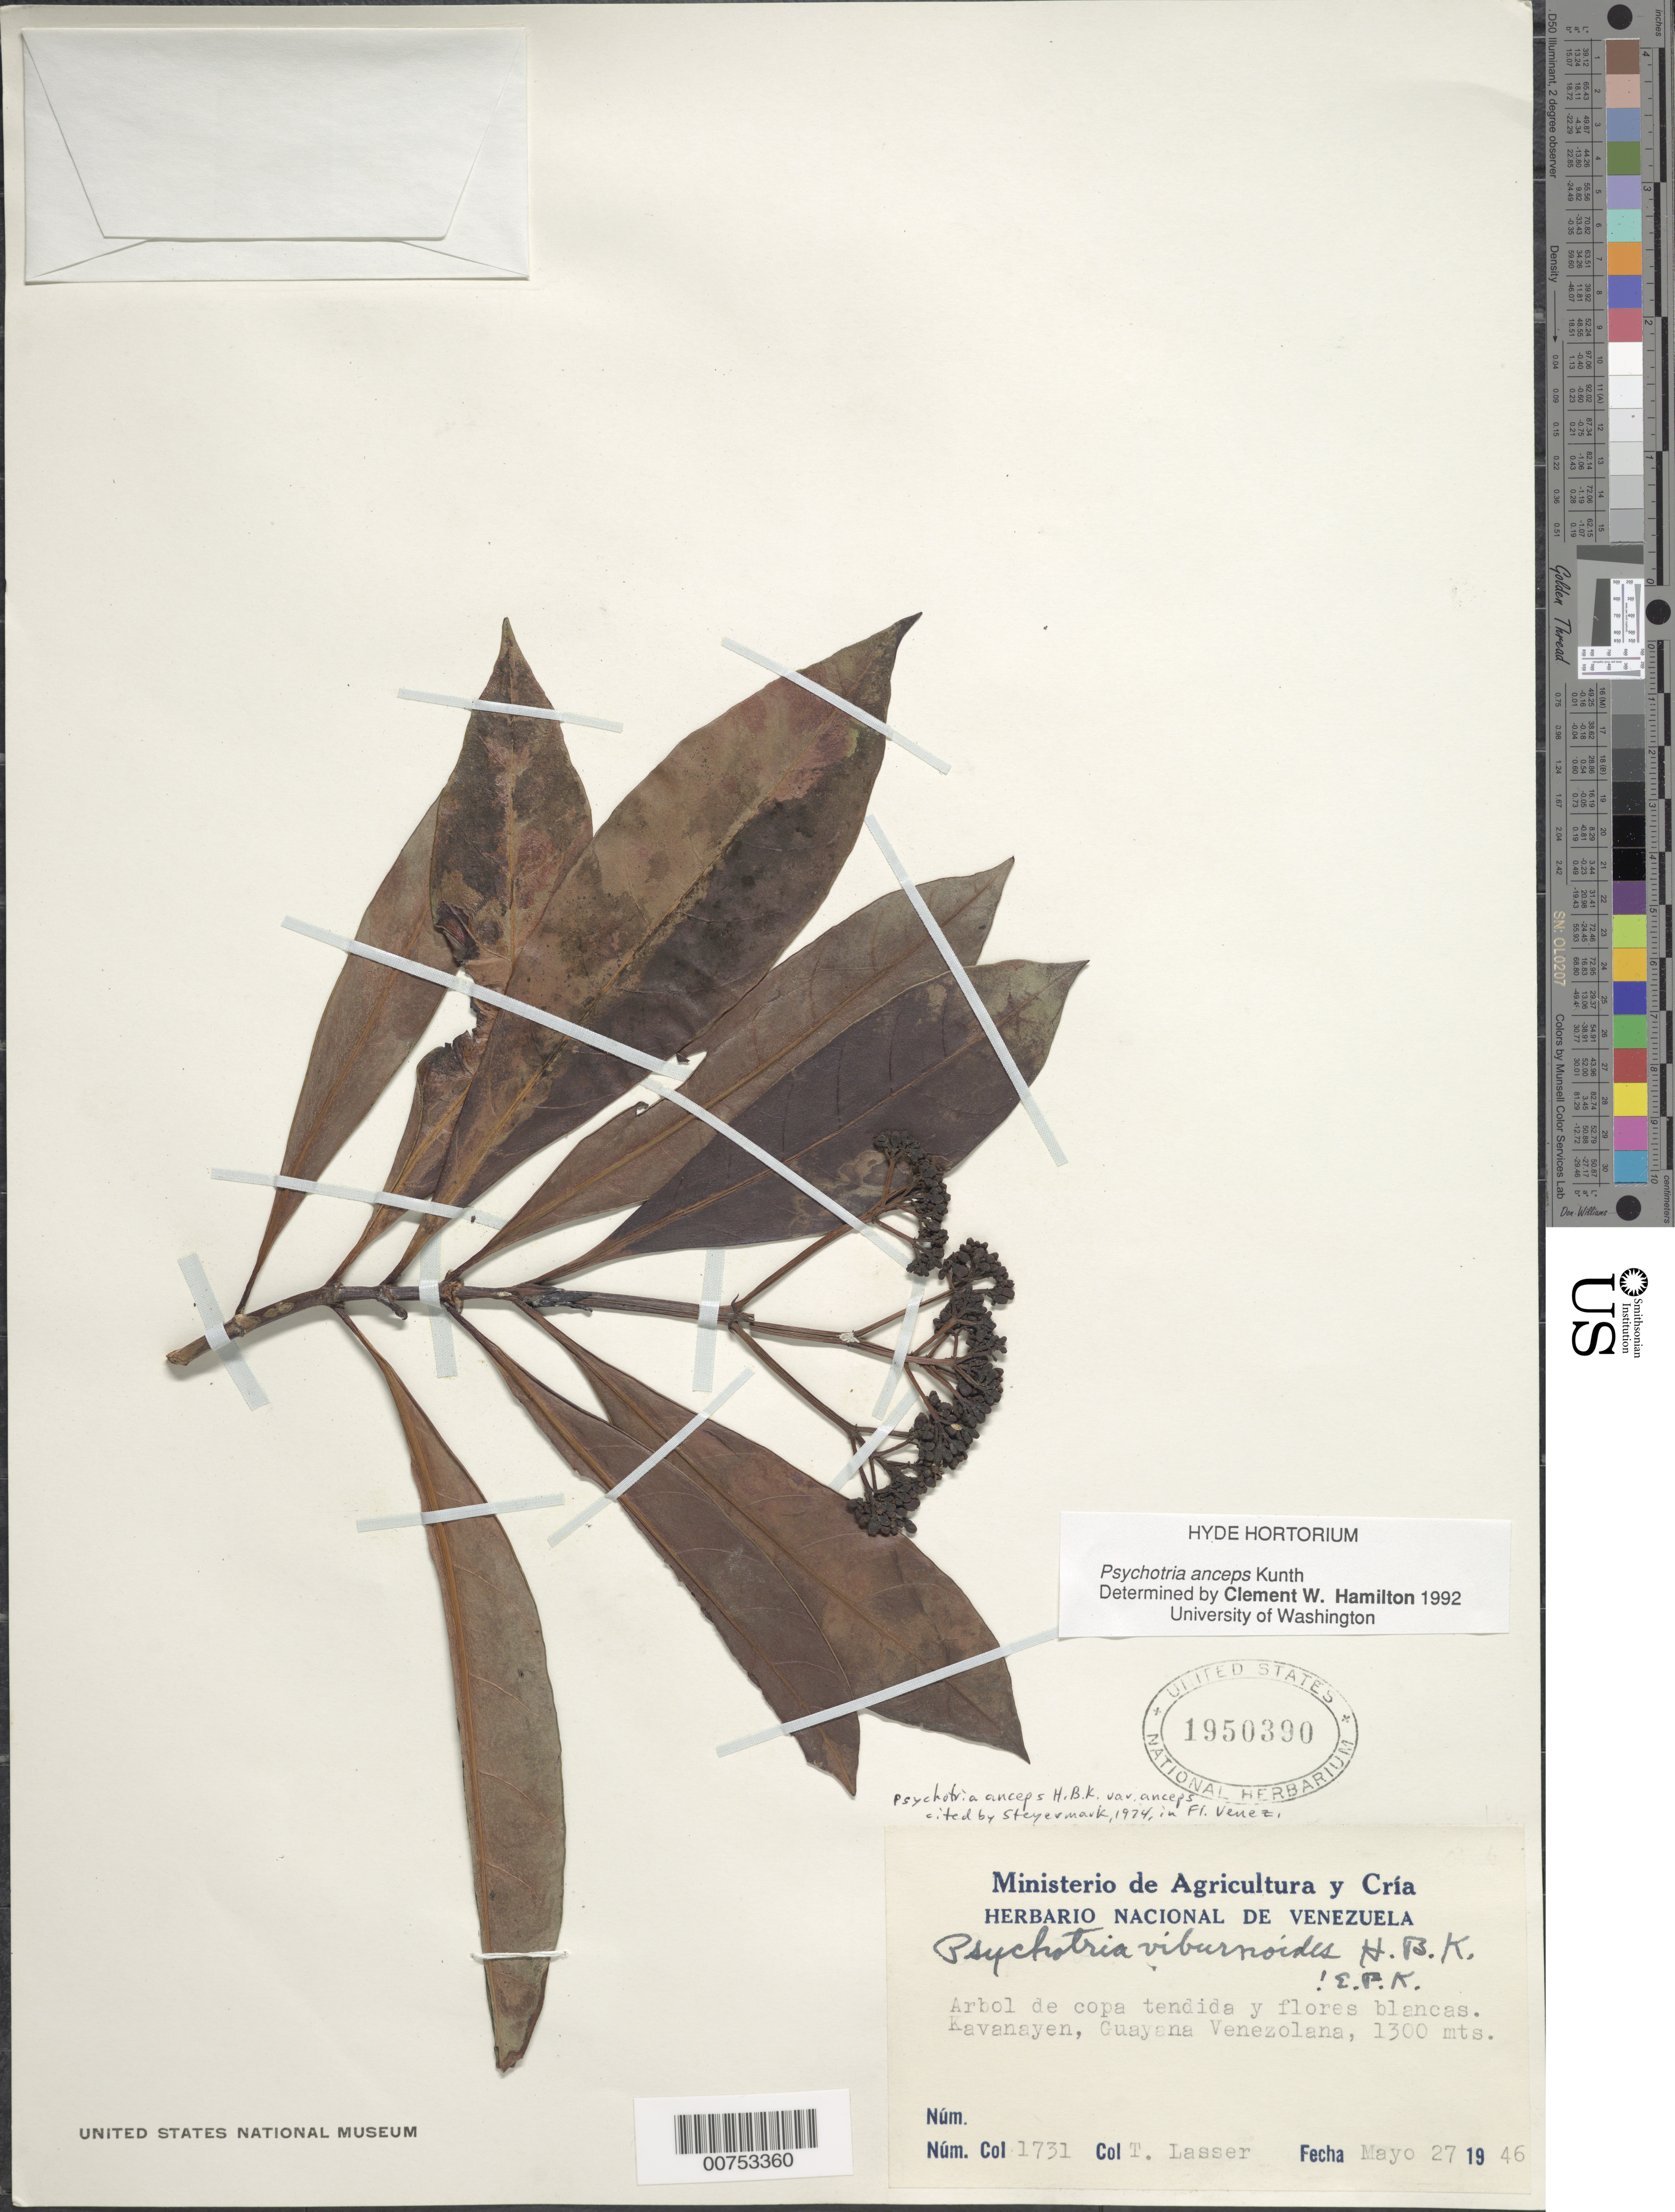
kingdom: Plantae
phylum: Tracheophyta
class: Magnoliopsida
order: Gentianales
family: Rubiaceae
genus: Psychotria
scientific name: Psychotria anceps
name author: Kunth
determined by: Hamilton, C. W.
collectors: T. Lasser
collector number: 1731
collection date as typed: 27-May-46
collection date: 1946-05-27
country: Venezuela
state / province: Bolívar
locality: Kavanayén, Guayana Venezolana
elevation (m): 1300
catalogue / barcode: US 1950390